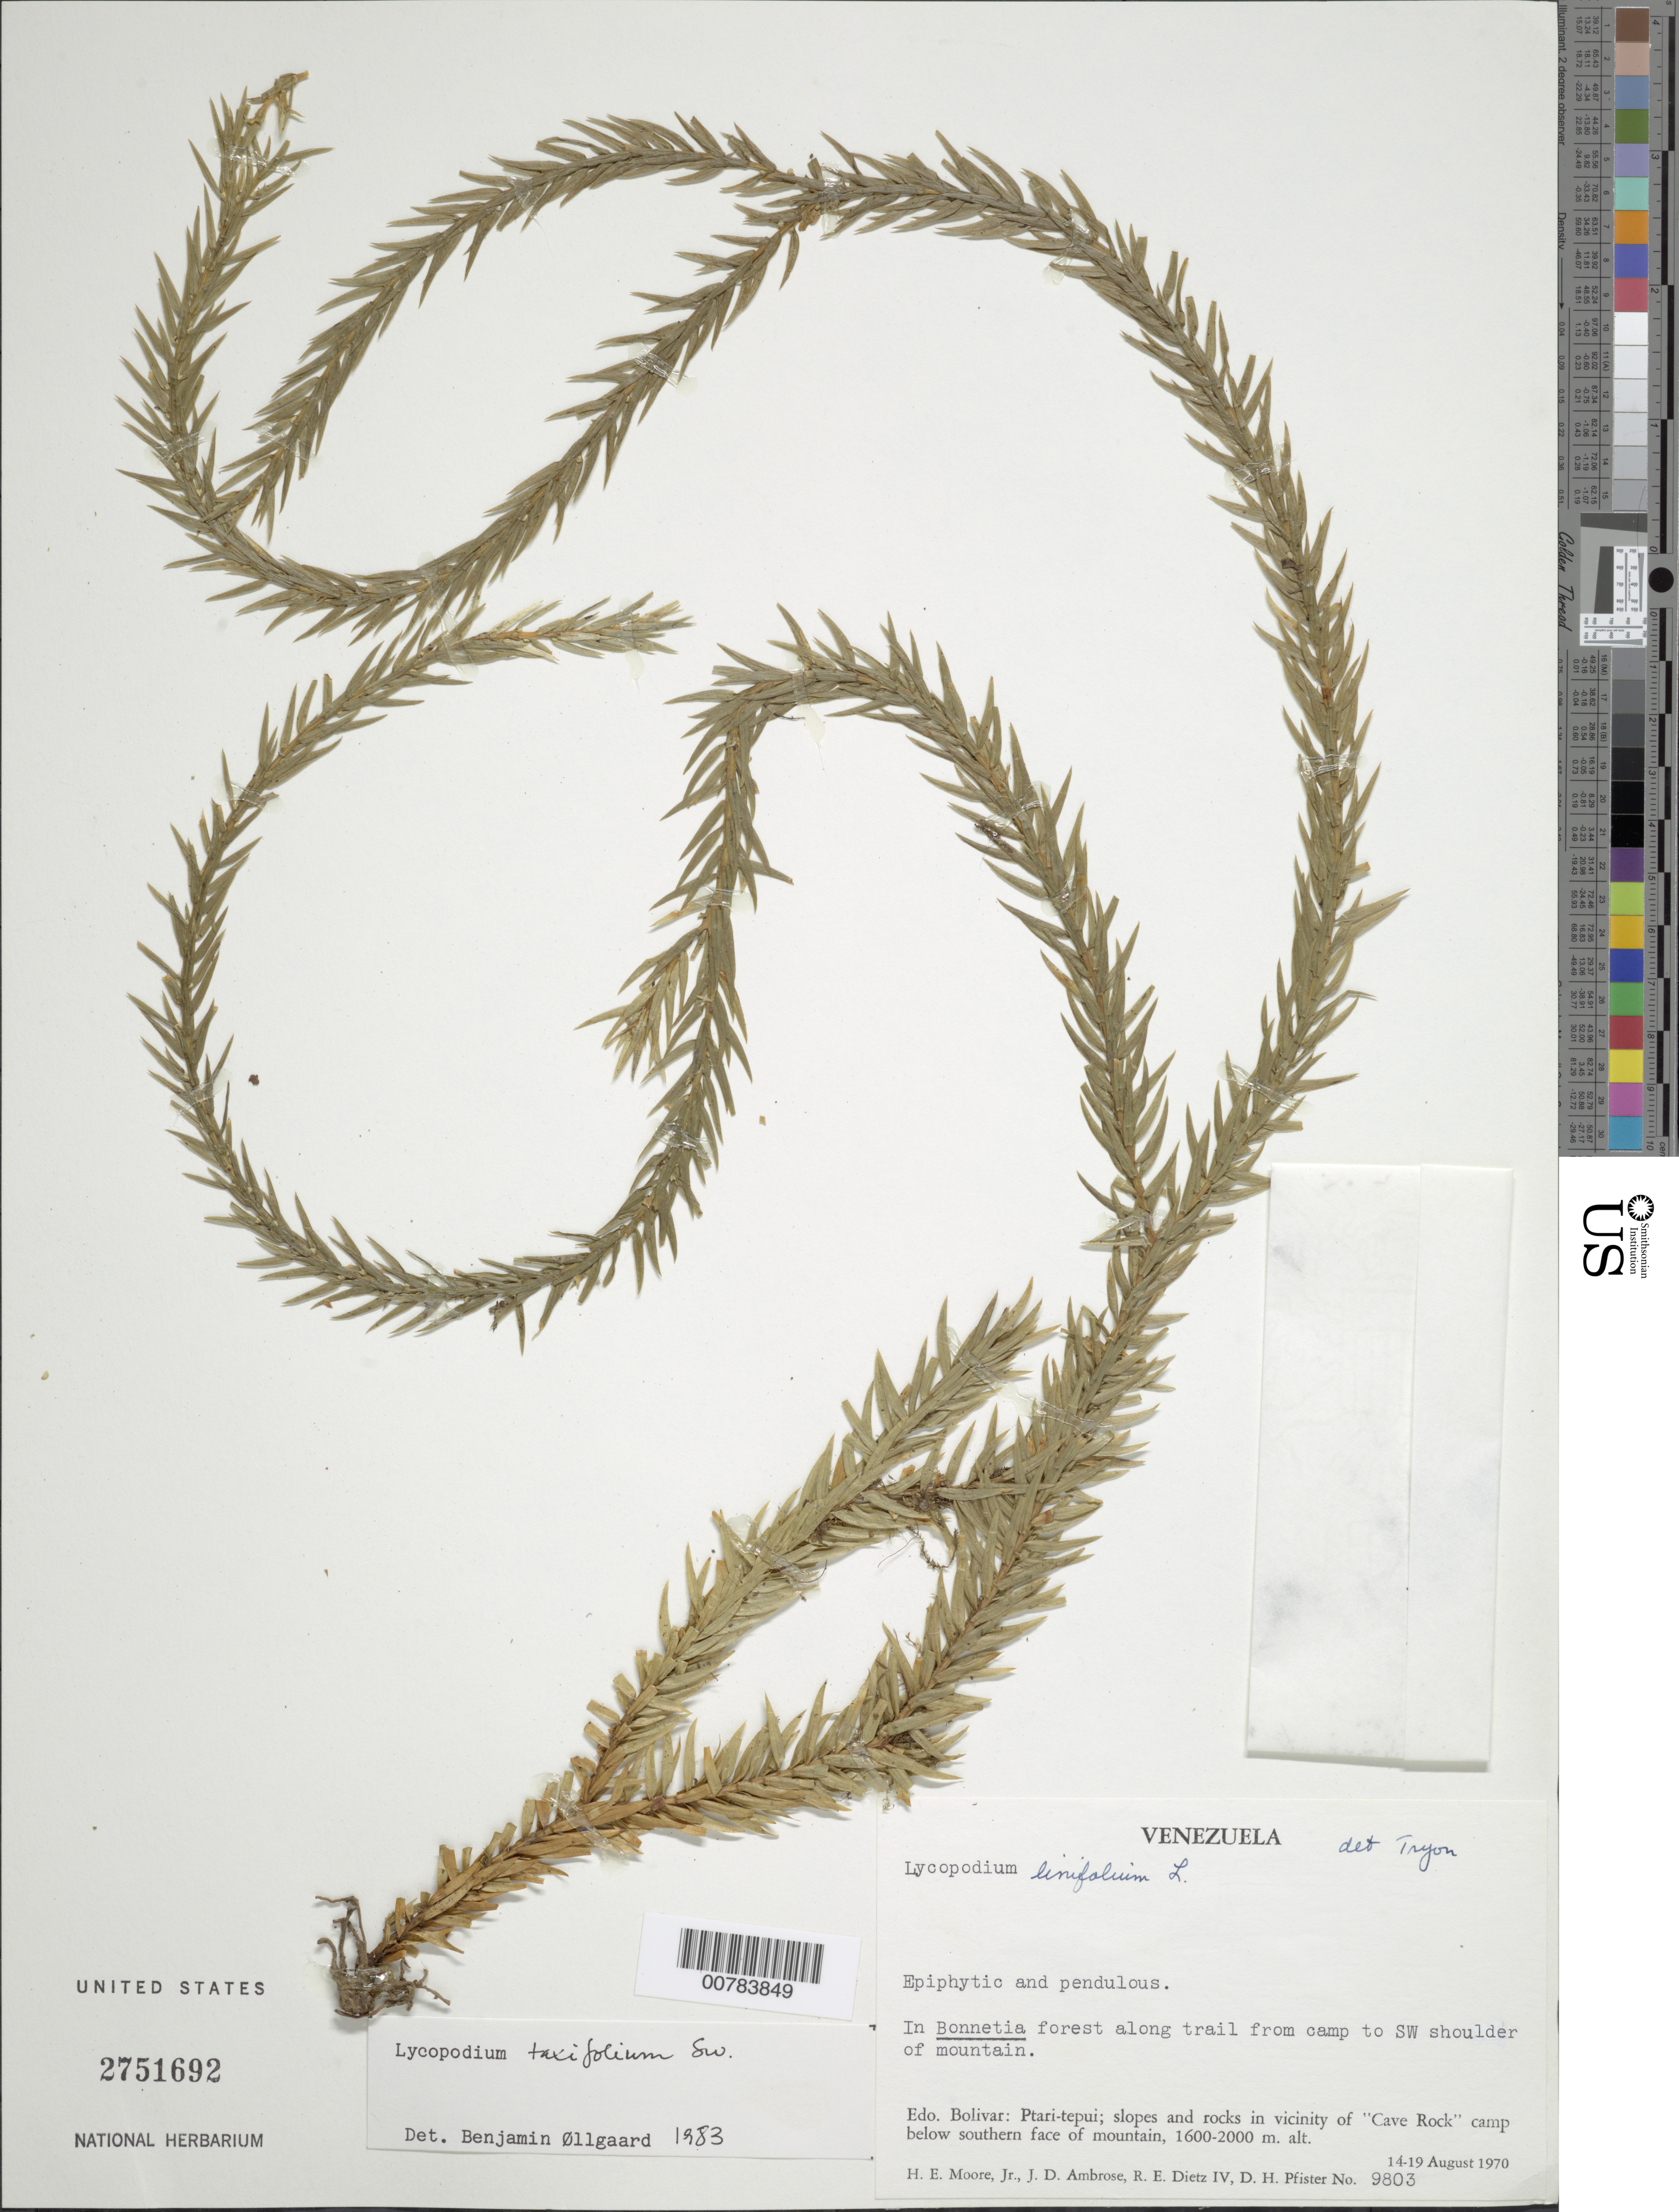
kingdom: Plantae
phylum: Tracheophyta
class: Lycopodiopsida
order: Lycopodiales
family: Lycopodiaceae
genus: Phlegmariurus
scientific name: Phlegmariurus taxifolius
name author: (Sw.) Á. Löve & D. Löve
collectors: H. E. Moore, J. D. Ambrose, R. Dietz & D. H. Pfister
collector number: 9803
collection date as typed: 14-Aug-70 to 19-Aug-70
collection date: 1970-08-14/1970-08-19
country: Venezuela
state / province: Bolívar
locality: Ptari-tepuí, vicinity of "Cave Rock" camp below southern face of mountain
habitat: Slopes and rocks, in Bonnetia forest along trail from camp to SW shoulder of mountain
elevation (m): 1600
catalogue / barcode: US 2751692